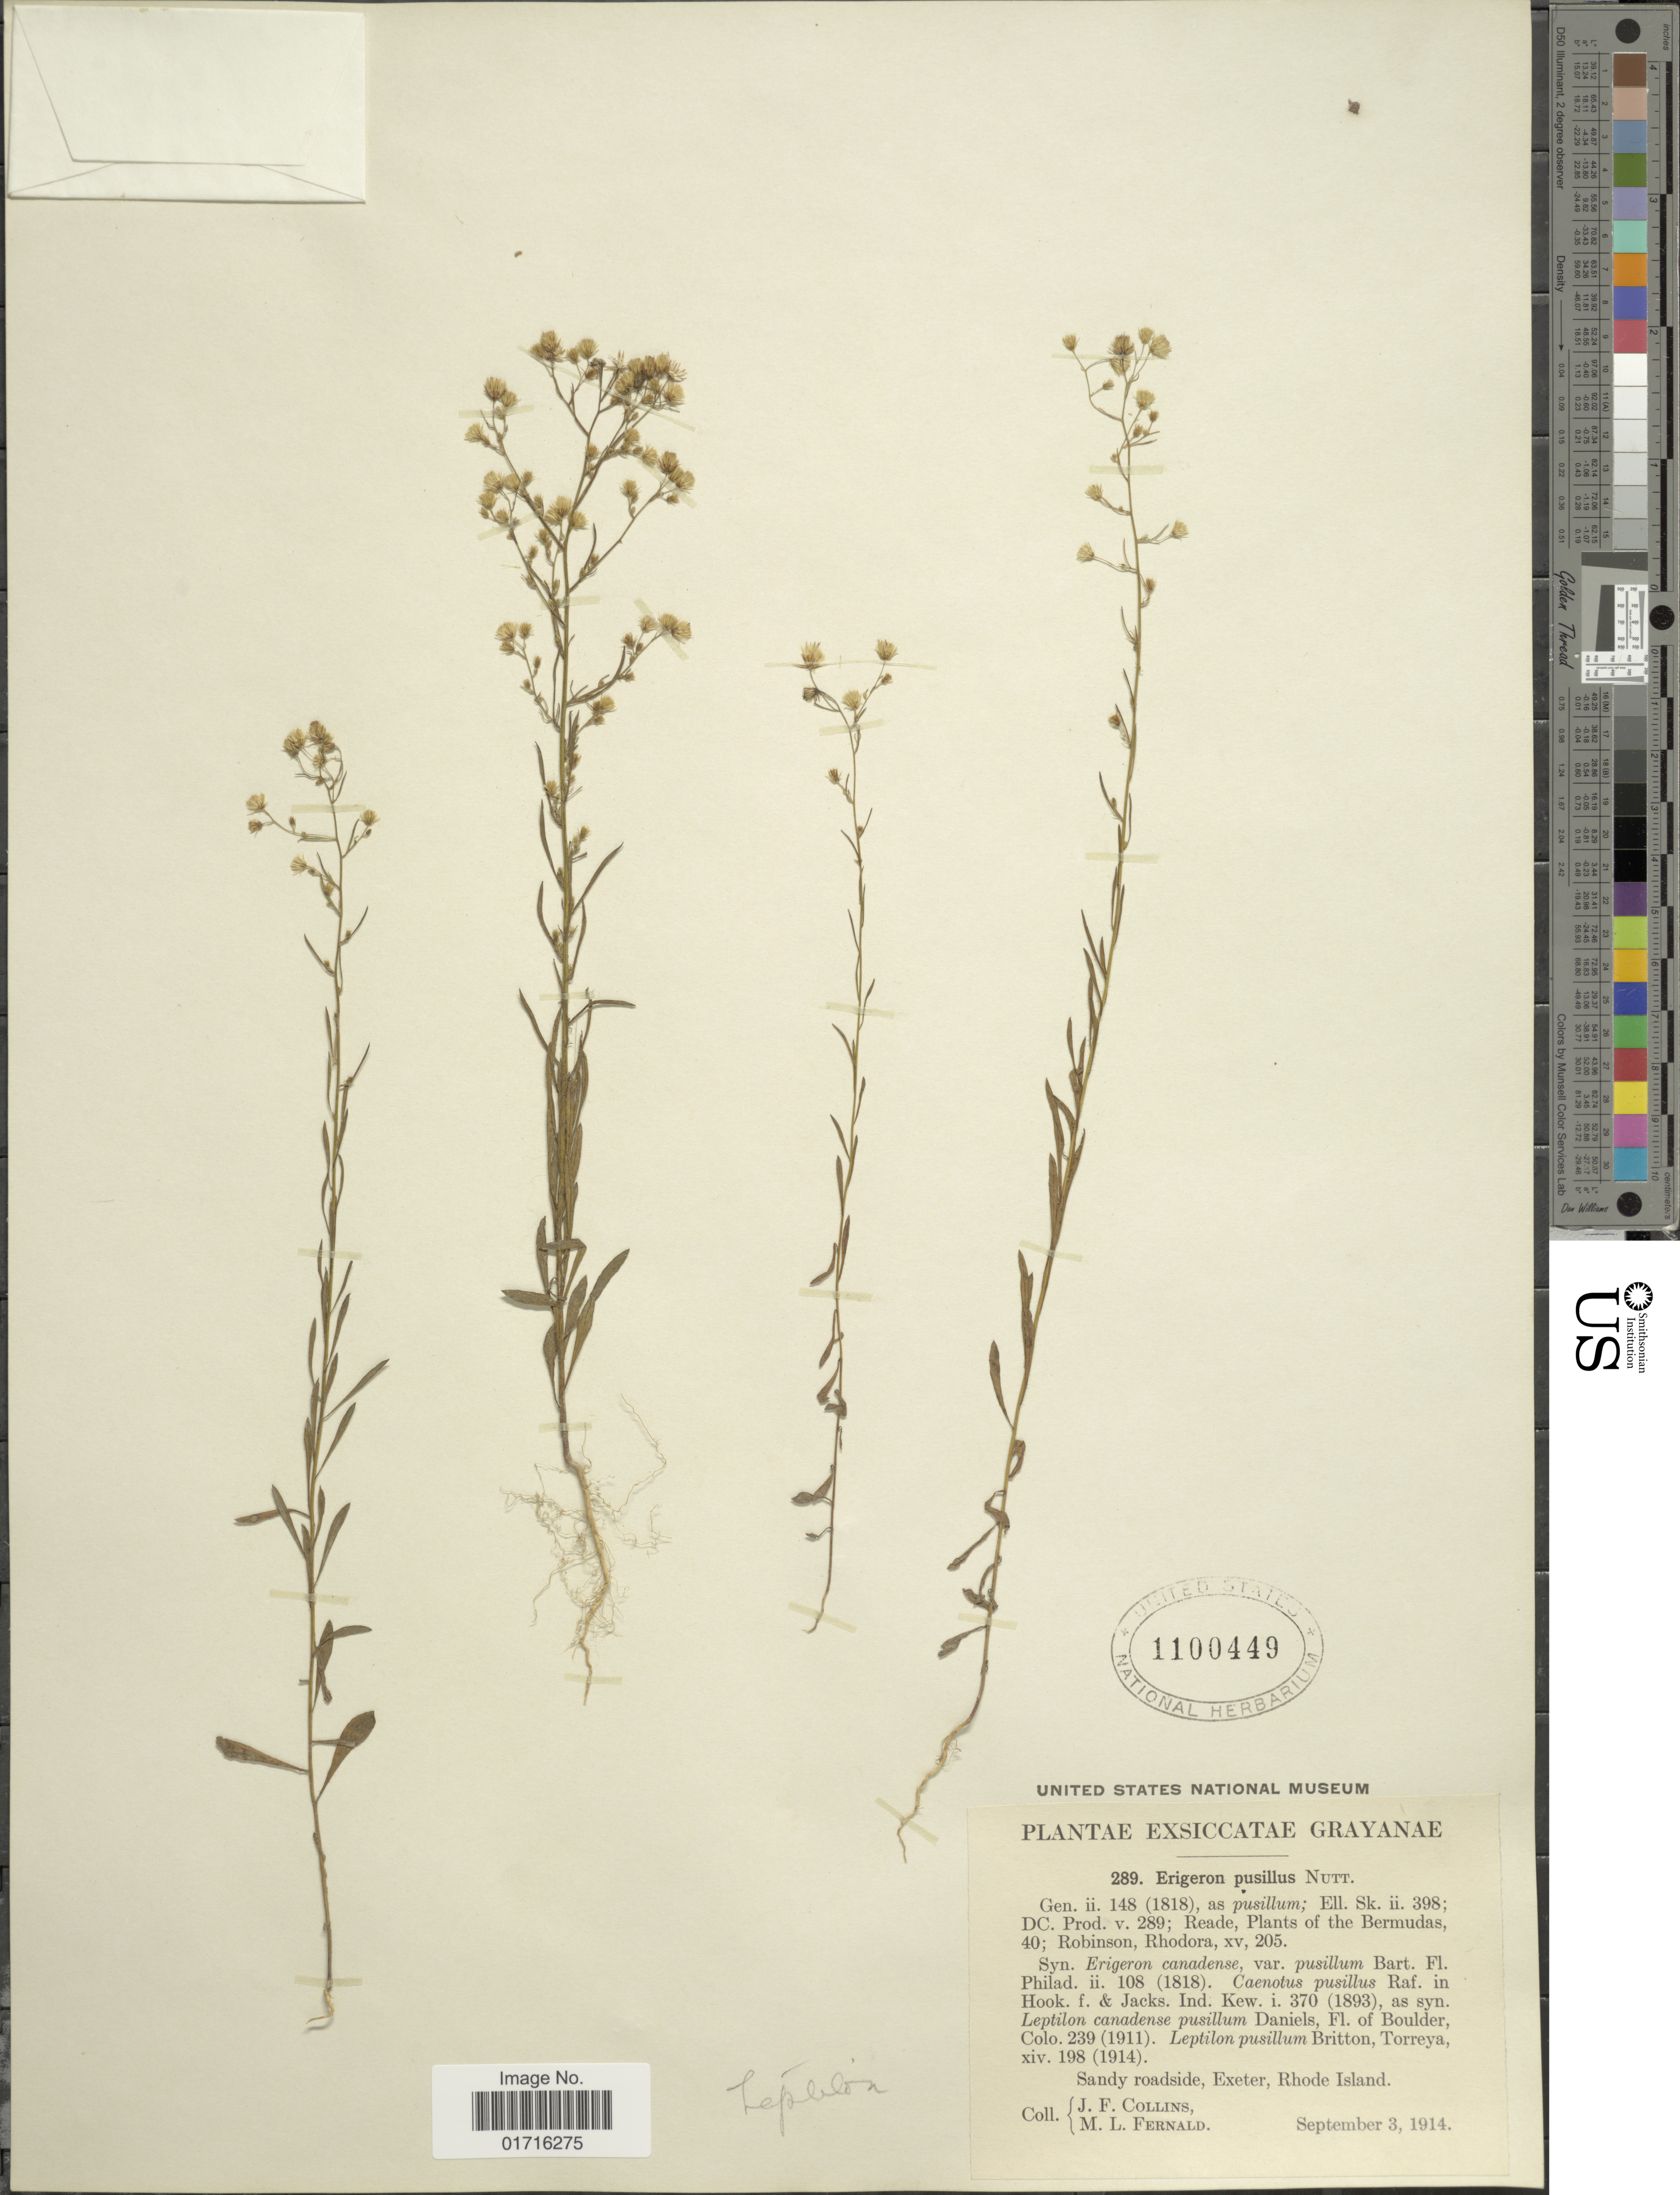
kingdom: Plantae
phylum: Tracheophyta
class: Magnoliopsida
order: Asterales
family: Asteraceae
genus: Conyza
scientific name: Conyza pusilla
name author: Houtt.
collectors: J. Collins & M. L. Fernald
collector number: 289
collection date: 1914-09-03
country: United States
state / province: Rhode Island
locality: Exeter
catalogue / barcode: US 1100449